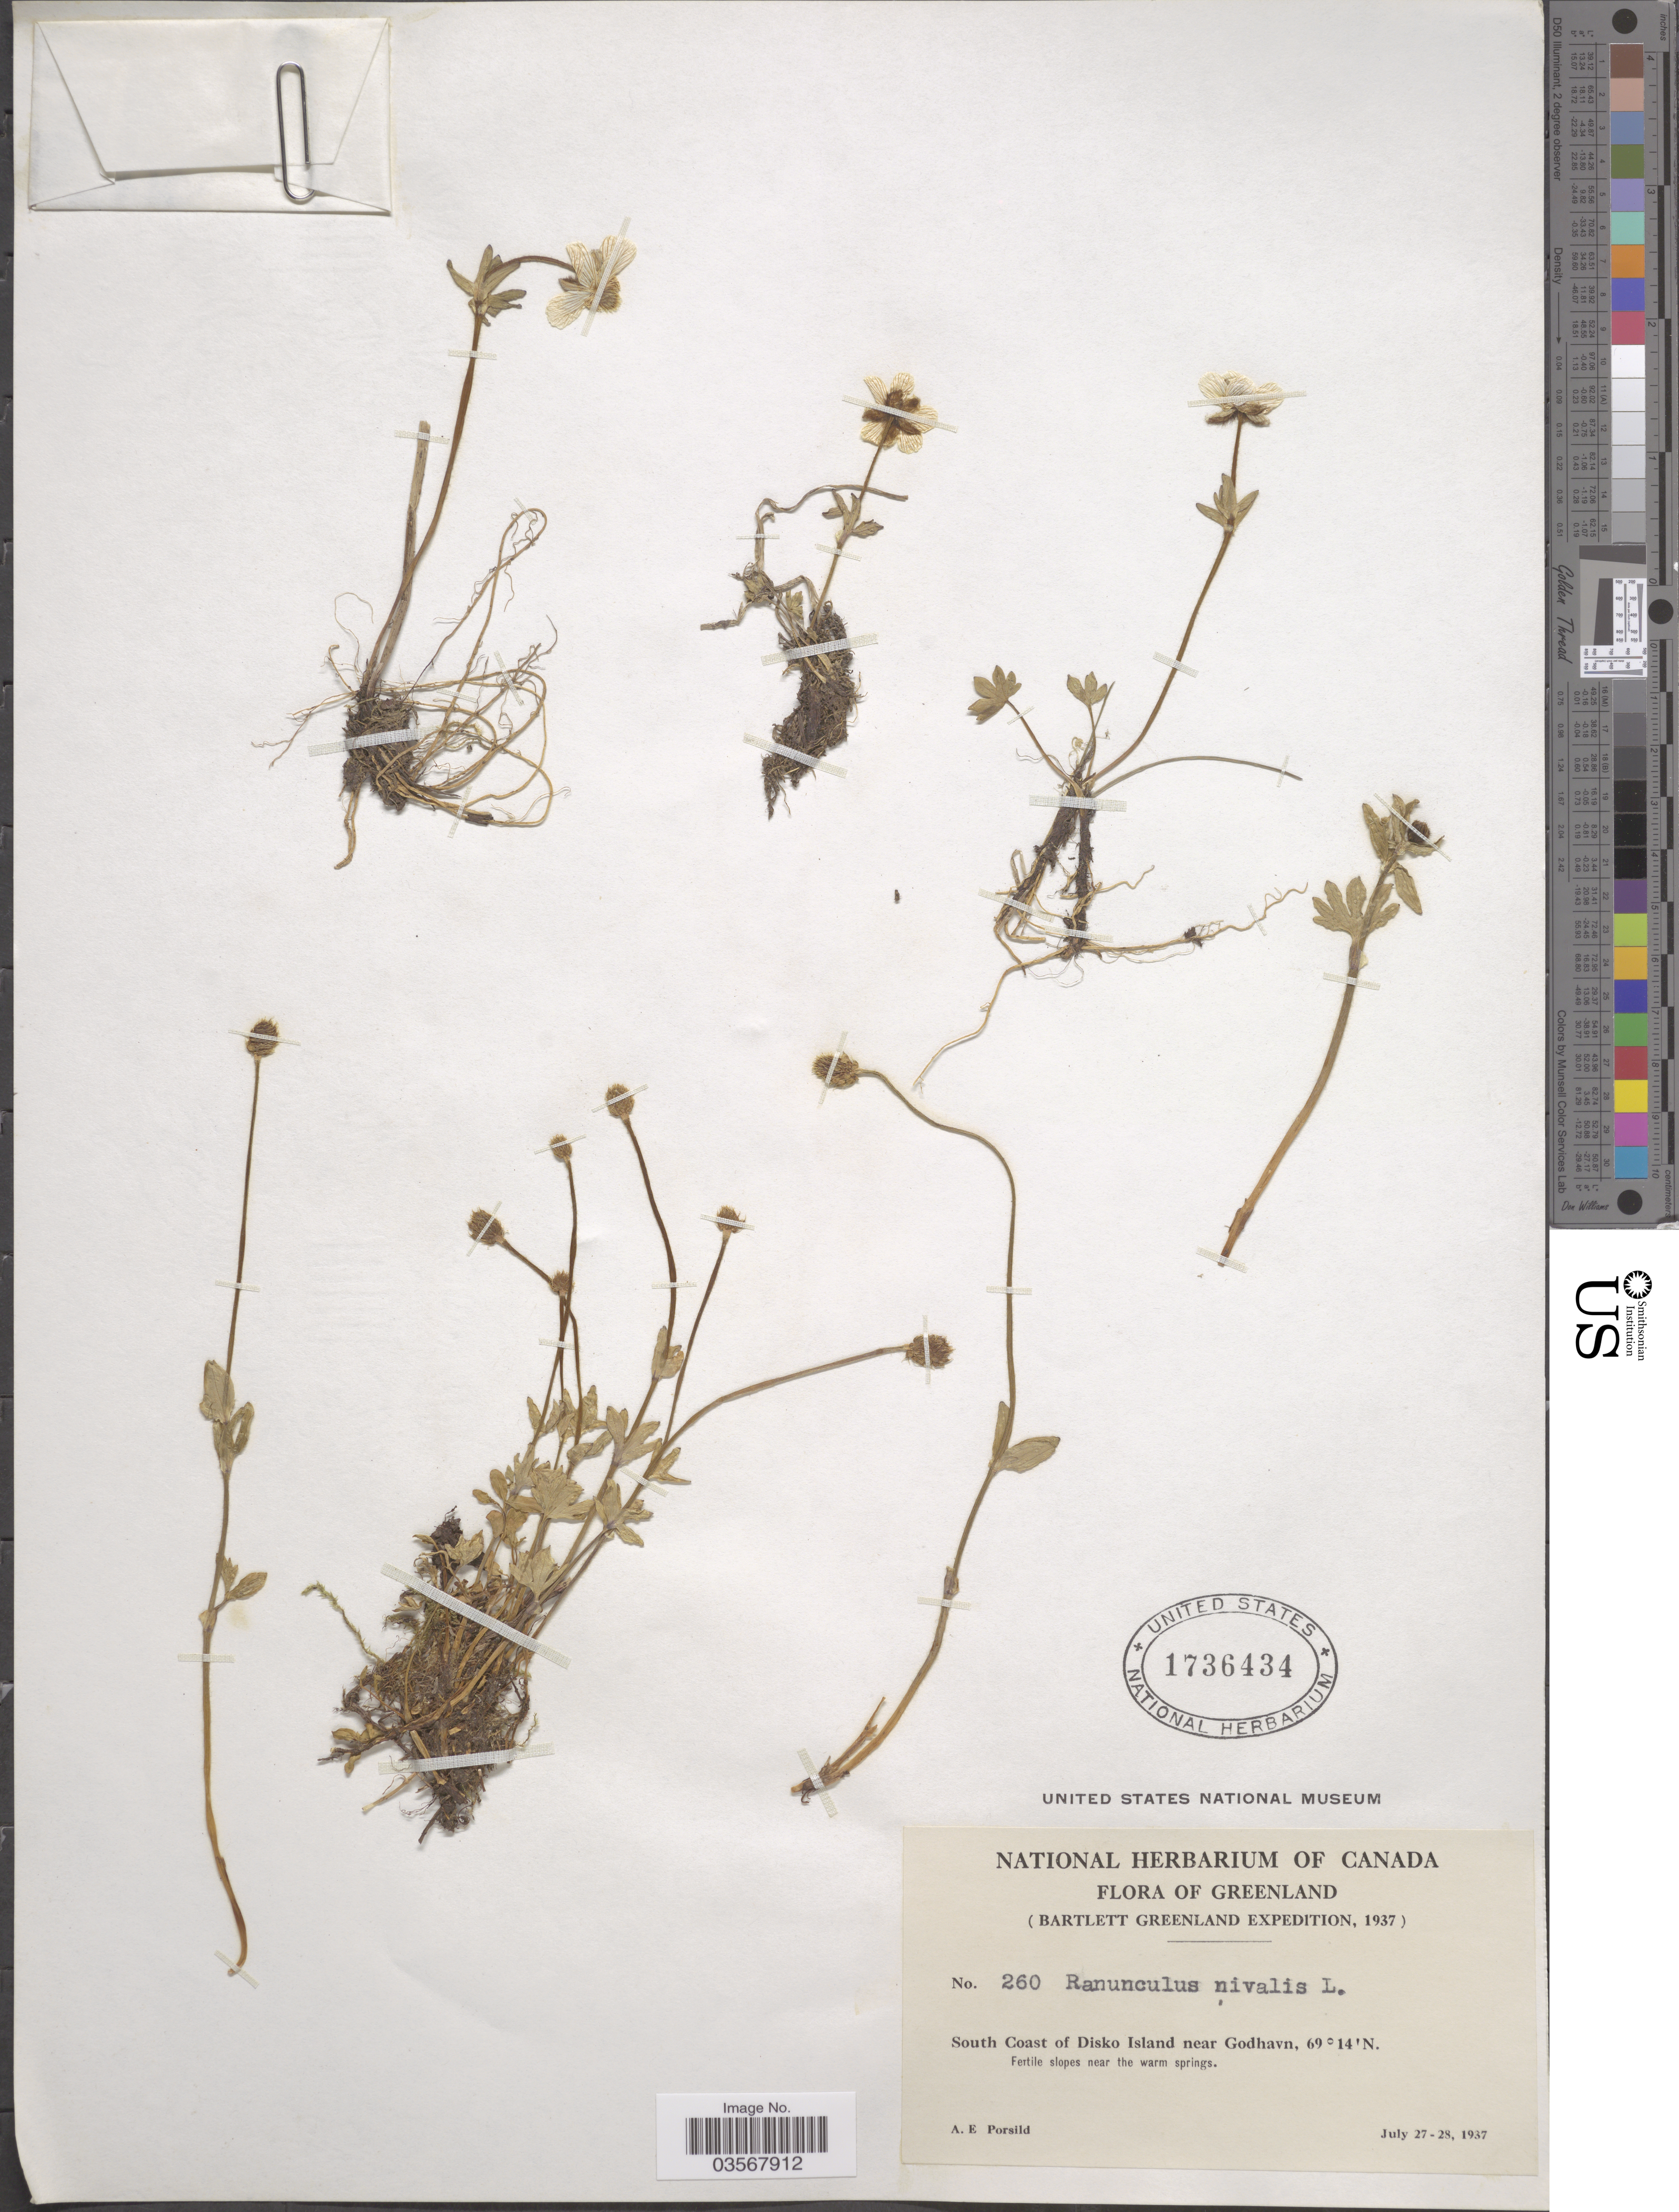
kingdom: Plantae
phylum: Tracheophyta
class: Magnoliopsida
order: Ranunculales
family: Ranunculaceae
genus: Ranunculus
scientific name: Ranunculus nivalis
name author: L.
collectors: A. E. Porsild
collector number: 260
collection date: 1937-07-27/1937-07-28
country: Greenland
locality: South Coast of Disko Island near Godhavn.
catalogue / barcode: US 1736434